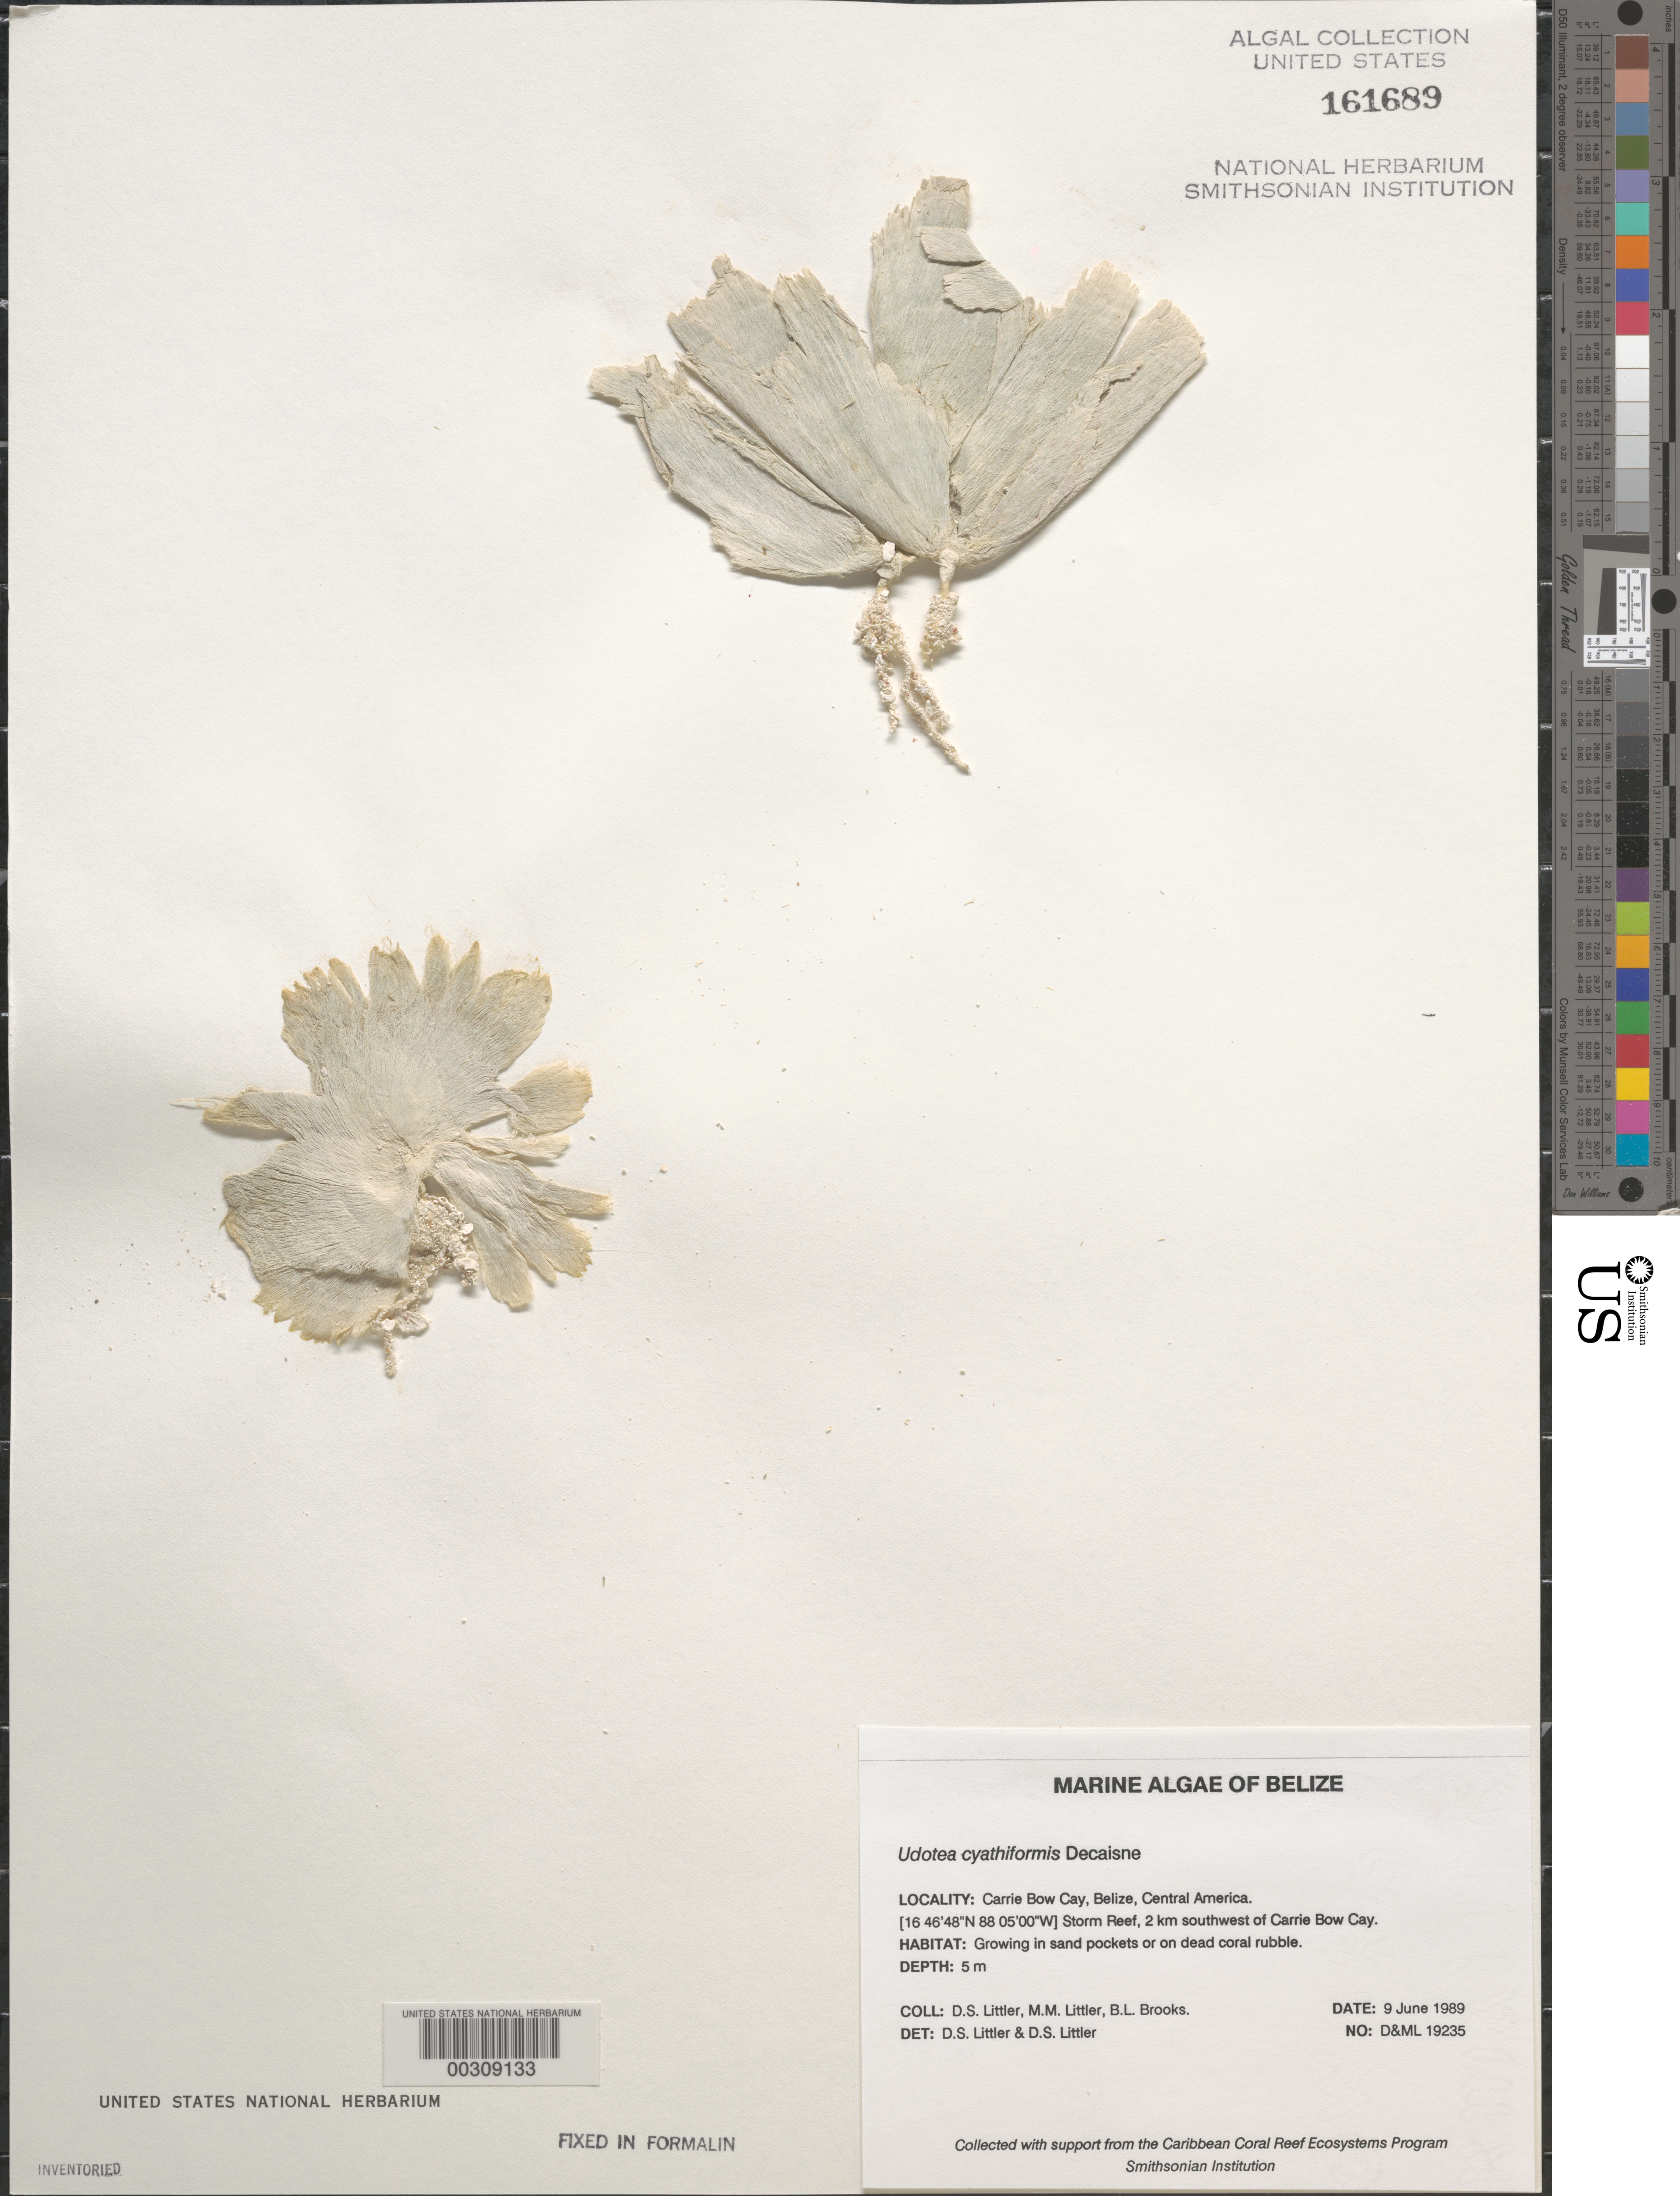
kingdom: Plantae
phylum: Chlorophyta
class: Ulvophyceae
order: Bryopsidales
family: Udoteaceae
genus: Udotea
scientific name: Udotea cyathiformis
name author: Decne.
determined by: Littler, D. S.; Littler, M. M.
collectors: D. S. Littler, M. M. Littler & B. Brooks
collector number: D&ML 19235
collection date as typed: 09 Jun 1989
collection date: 1989-06-09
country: Belize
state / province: Stann Creek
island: Carrie Bow Cay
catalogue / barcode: US 161689